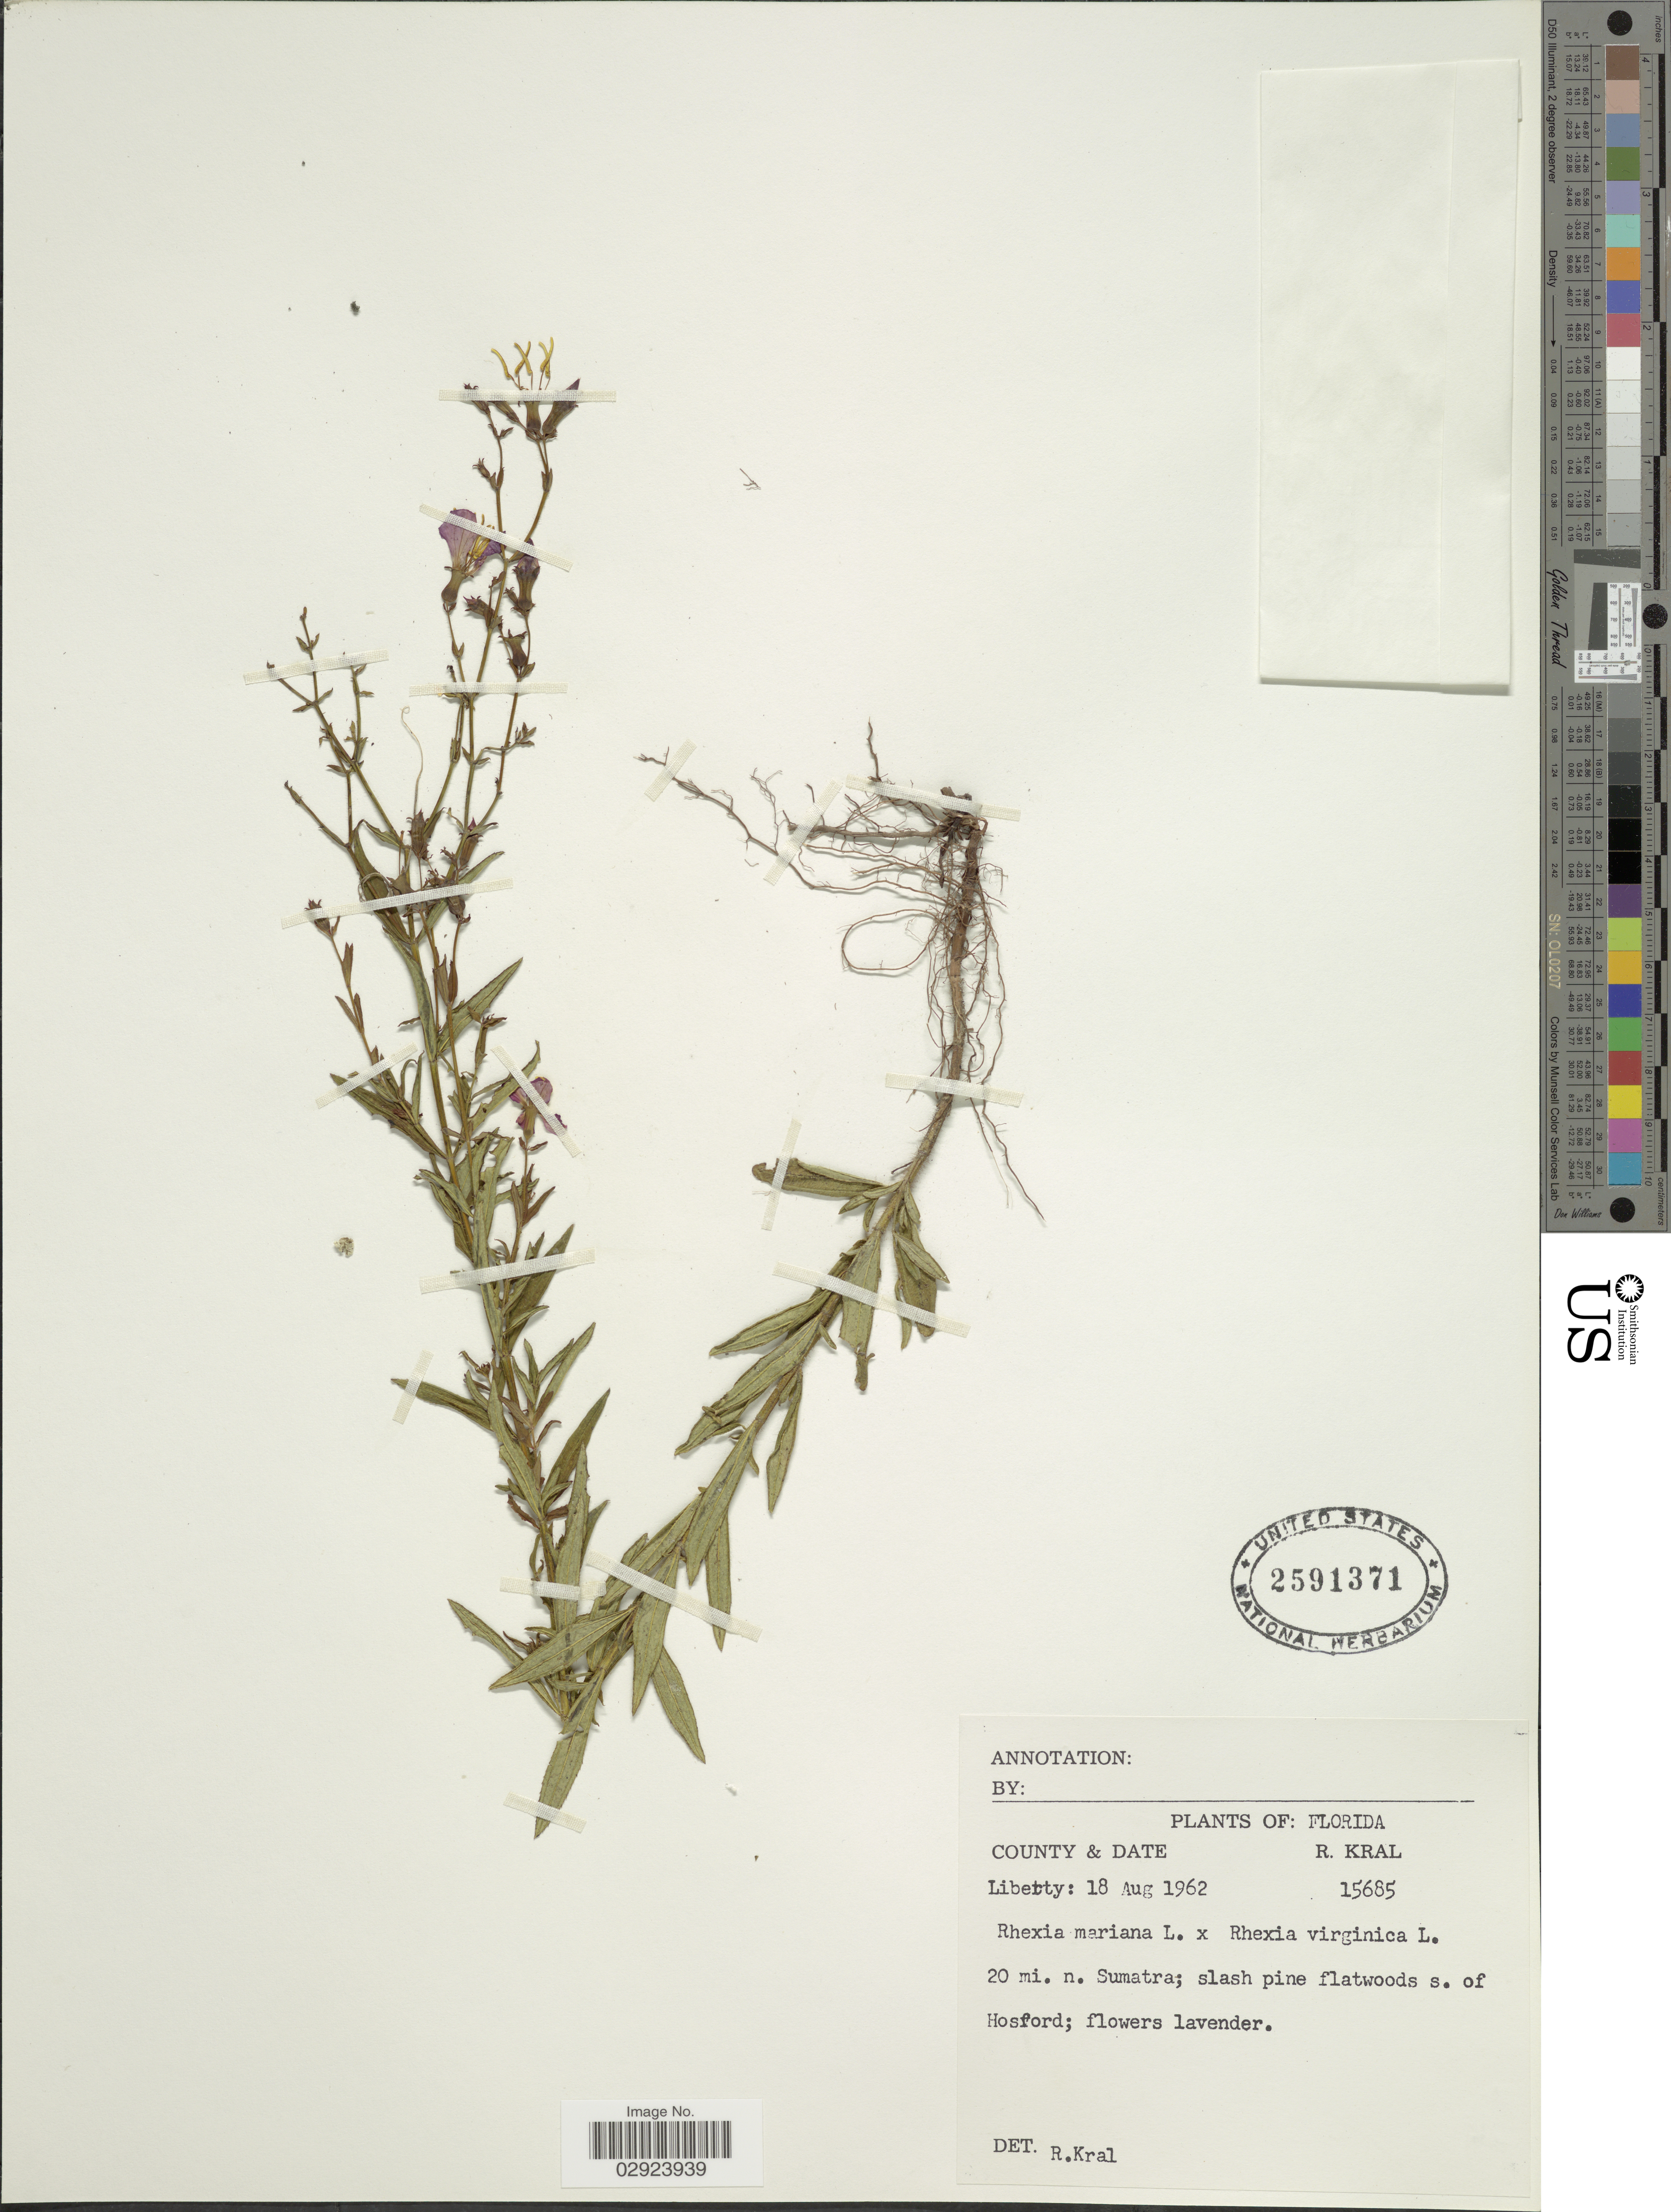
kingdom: Plantae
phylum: Tracheophyta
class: Magnoliopsida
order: Myrtales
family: Melastomataceae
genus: Rhexia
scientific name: Rhexia mariana x R. virginica L.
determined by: Kral, Robert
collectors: R. Kral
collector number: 15685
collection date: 1962-08-18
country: United States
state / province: Florida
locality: Libetty County: 20 mi. n. Sumatra; slash pine flatwoods s. of Hosford.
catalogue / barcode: US 2591371